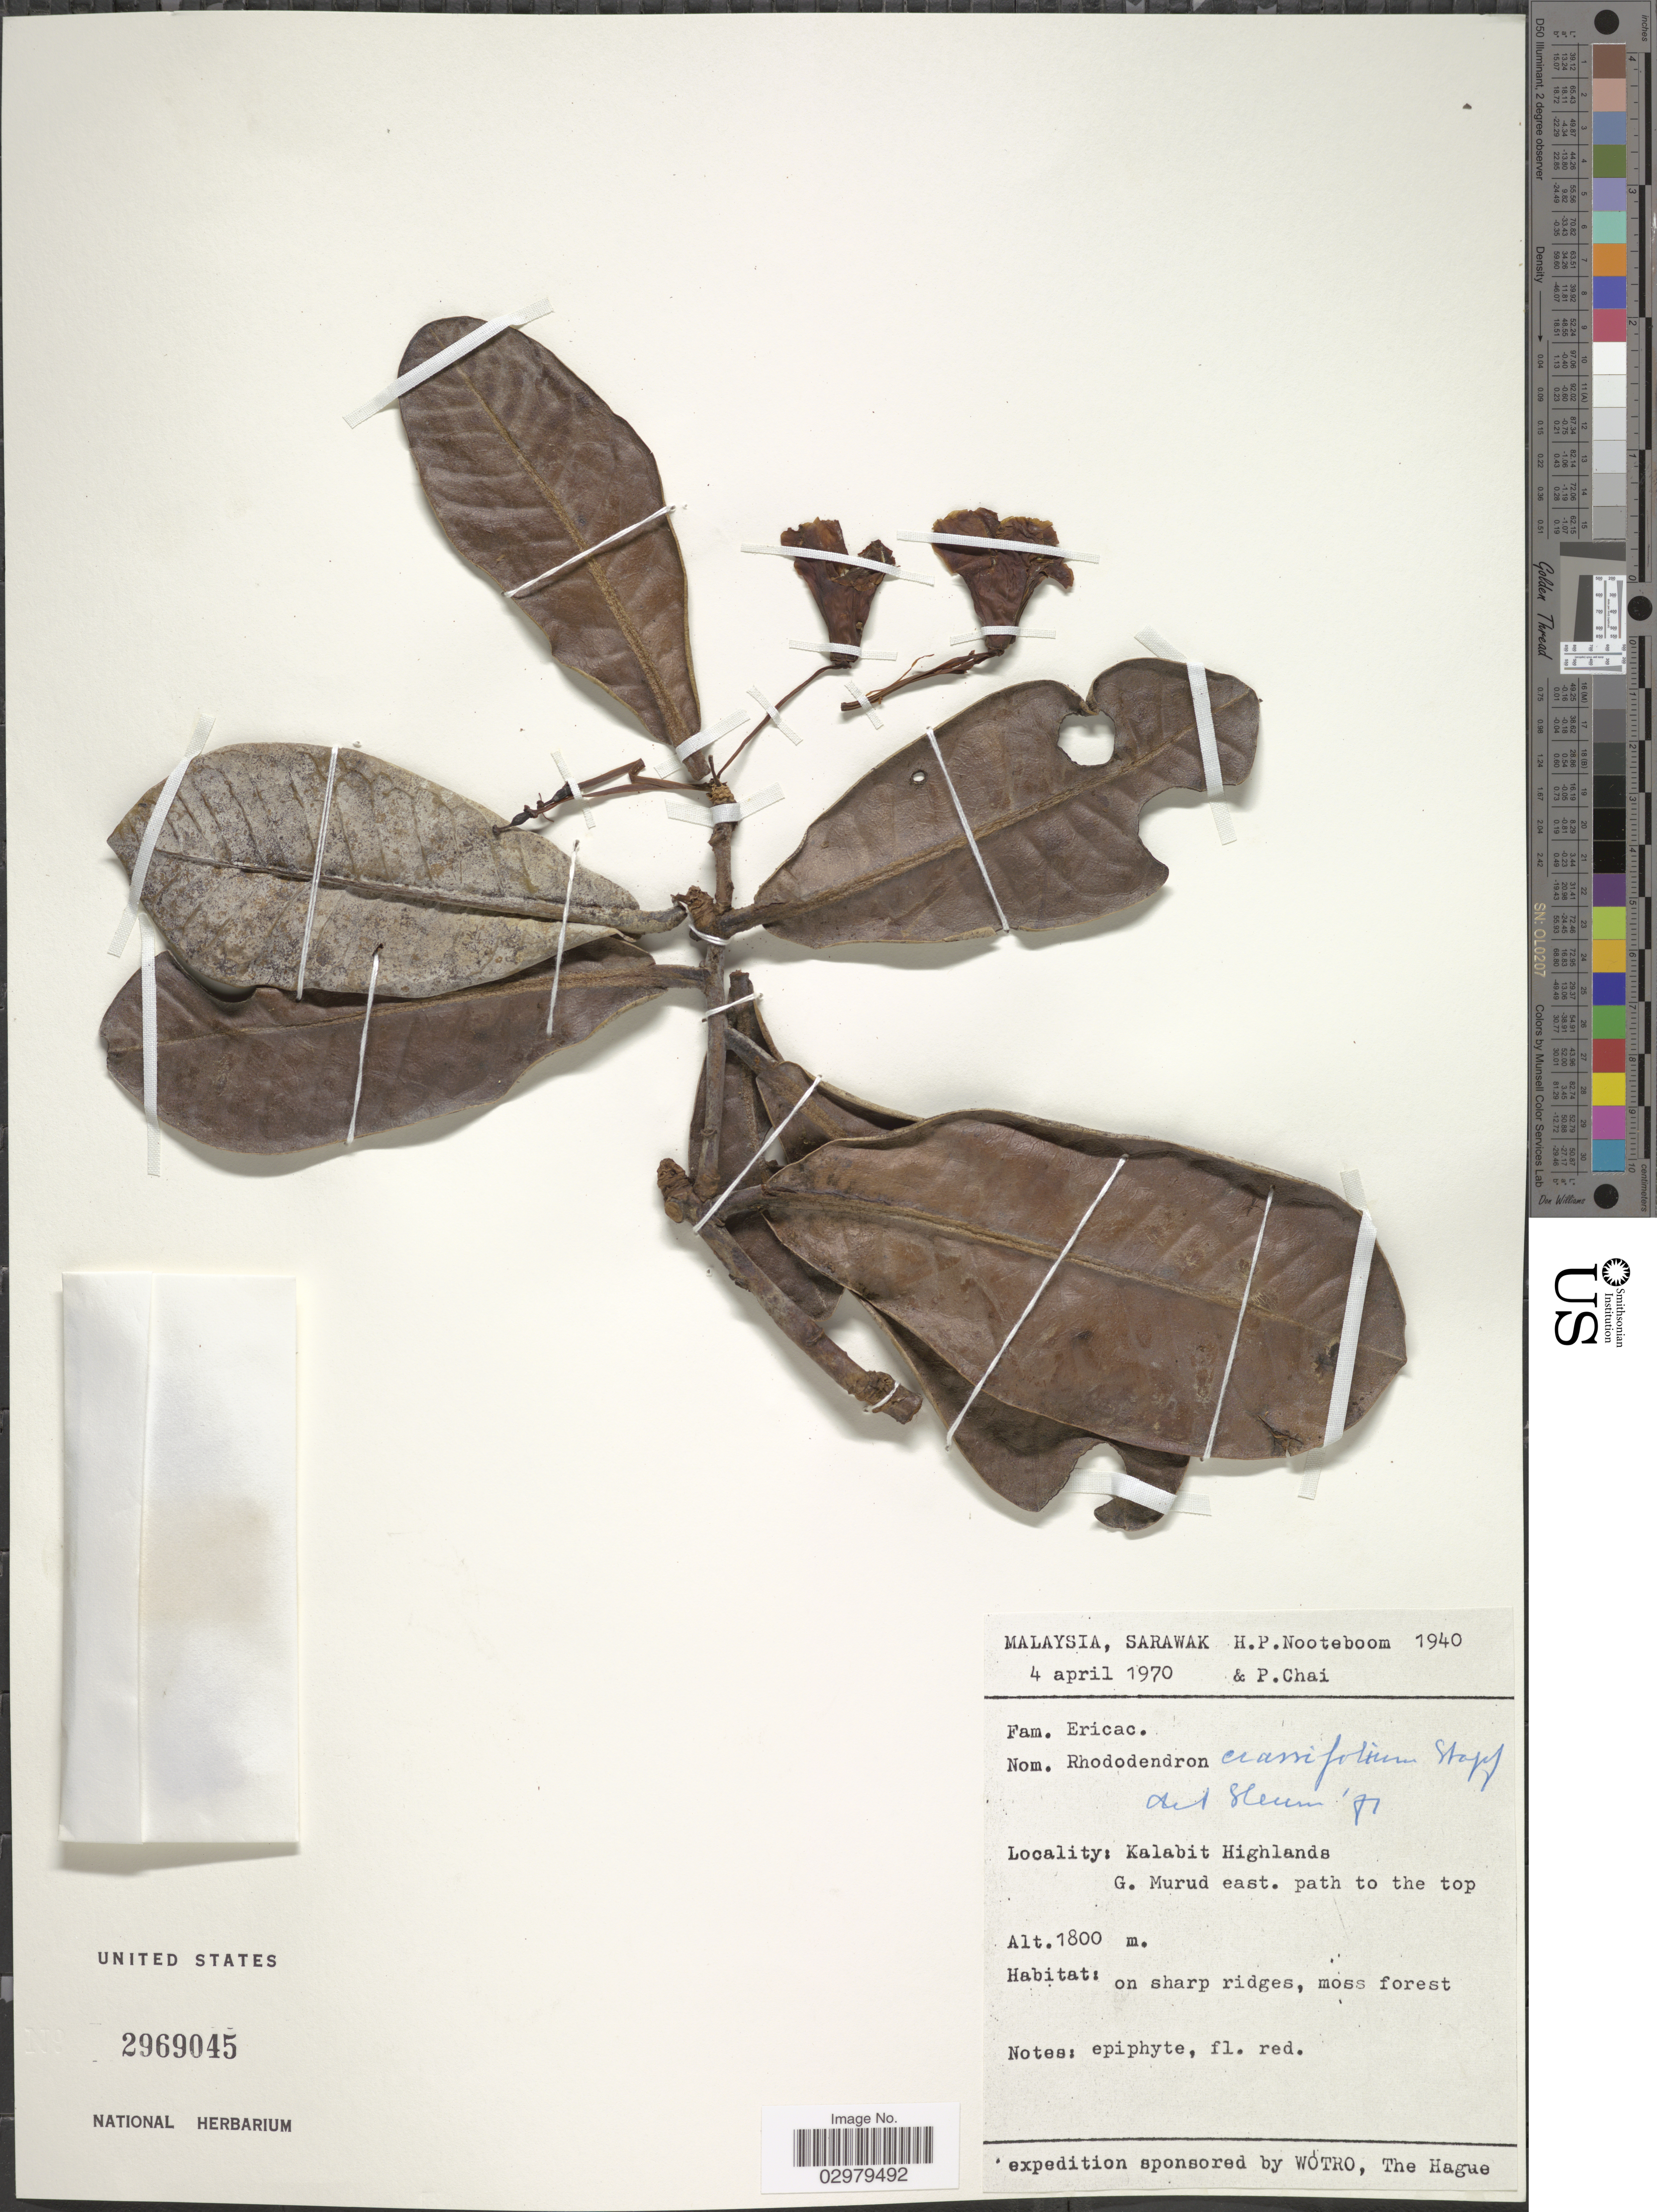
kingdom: Plantae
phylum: Tracheophyta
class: Magnoliopsida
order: Ericales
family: Ericaceae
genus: Rhododendron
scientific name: Rhododendron crassifolium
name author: Stapf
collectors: H. P. Nooteboom & P. Chai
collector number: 1940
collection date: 1970-04-04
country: Malaysia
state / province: Sarawak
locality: Kalabit Highlands. G. Murud east. path to the top.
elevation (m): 1800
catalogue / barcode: US 2969045